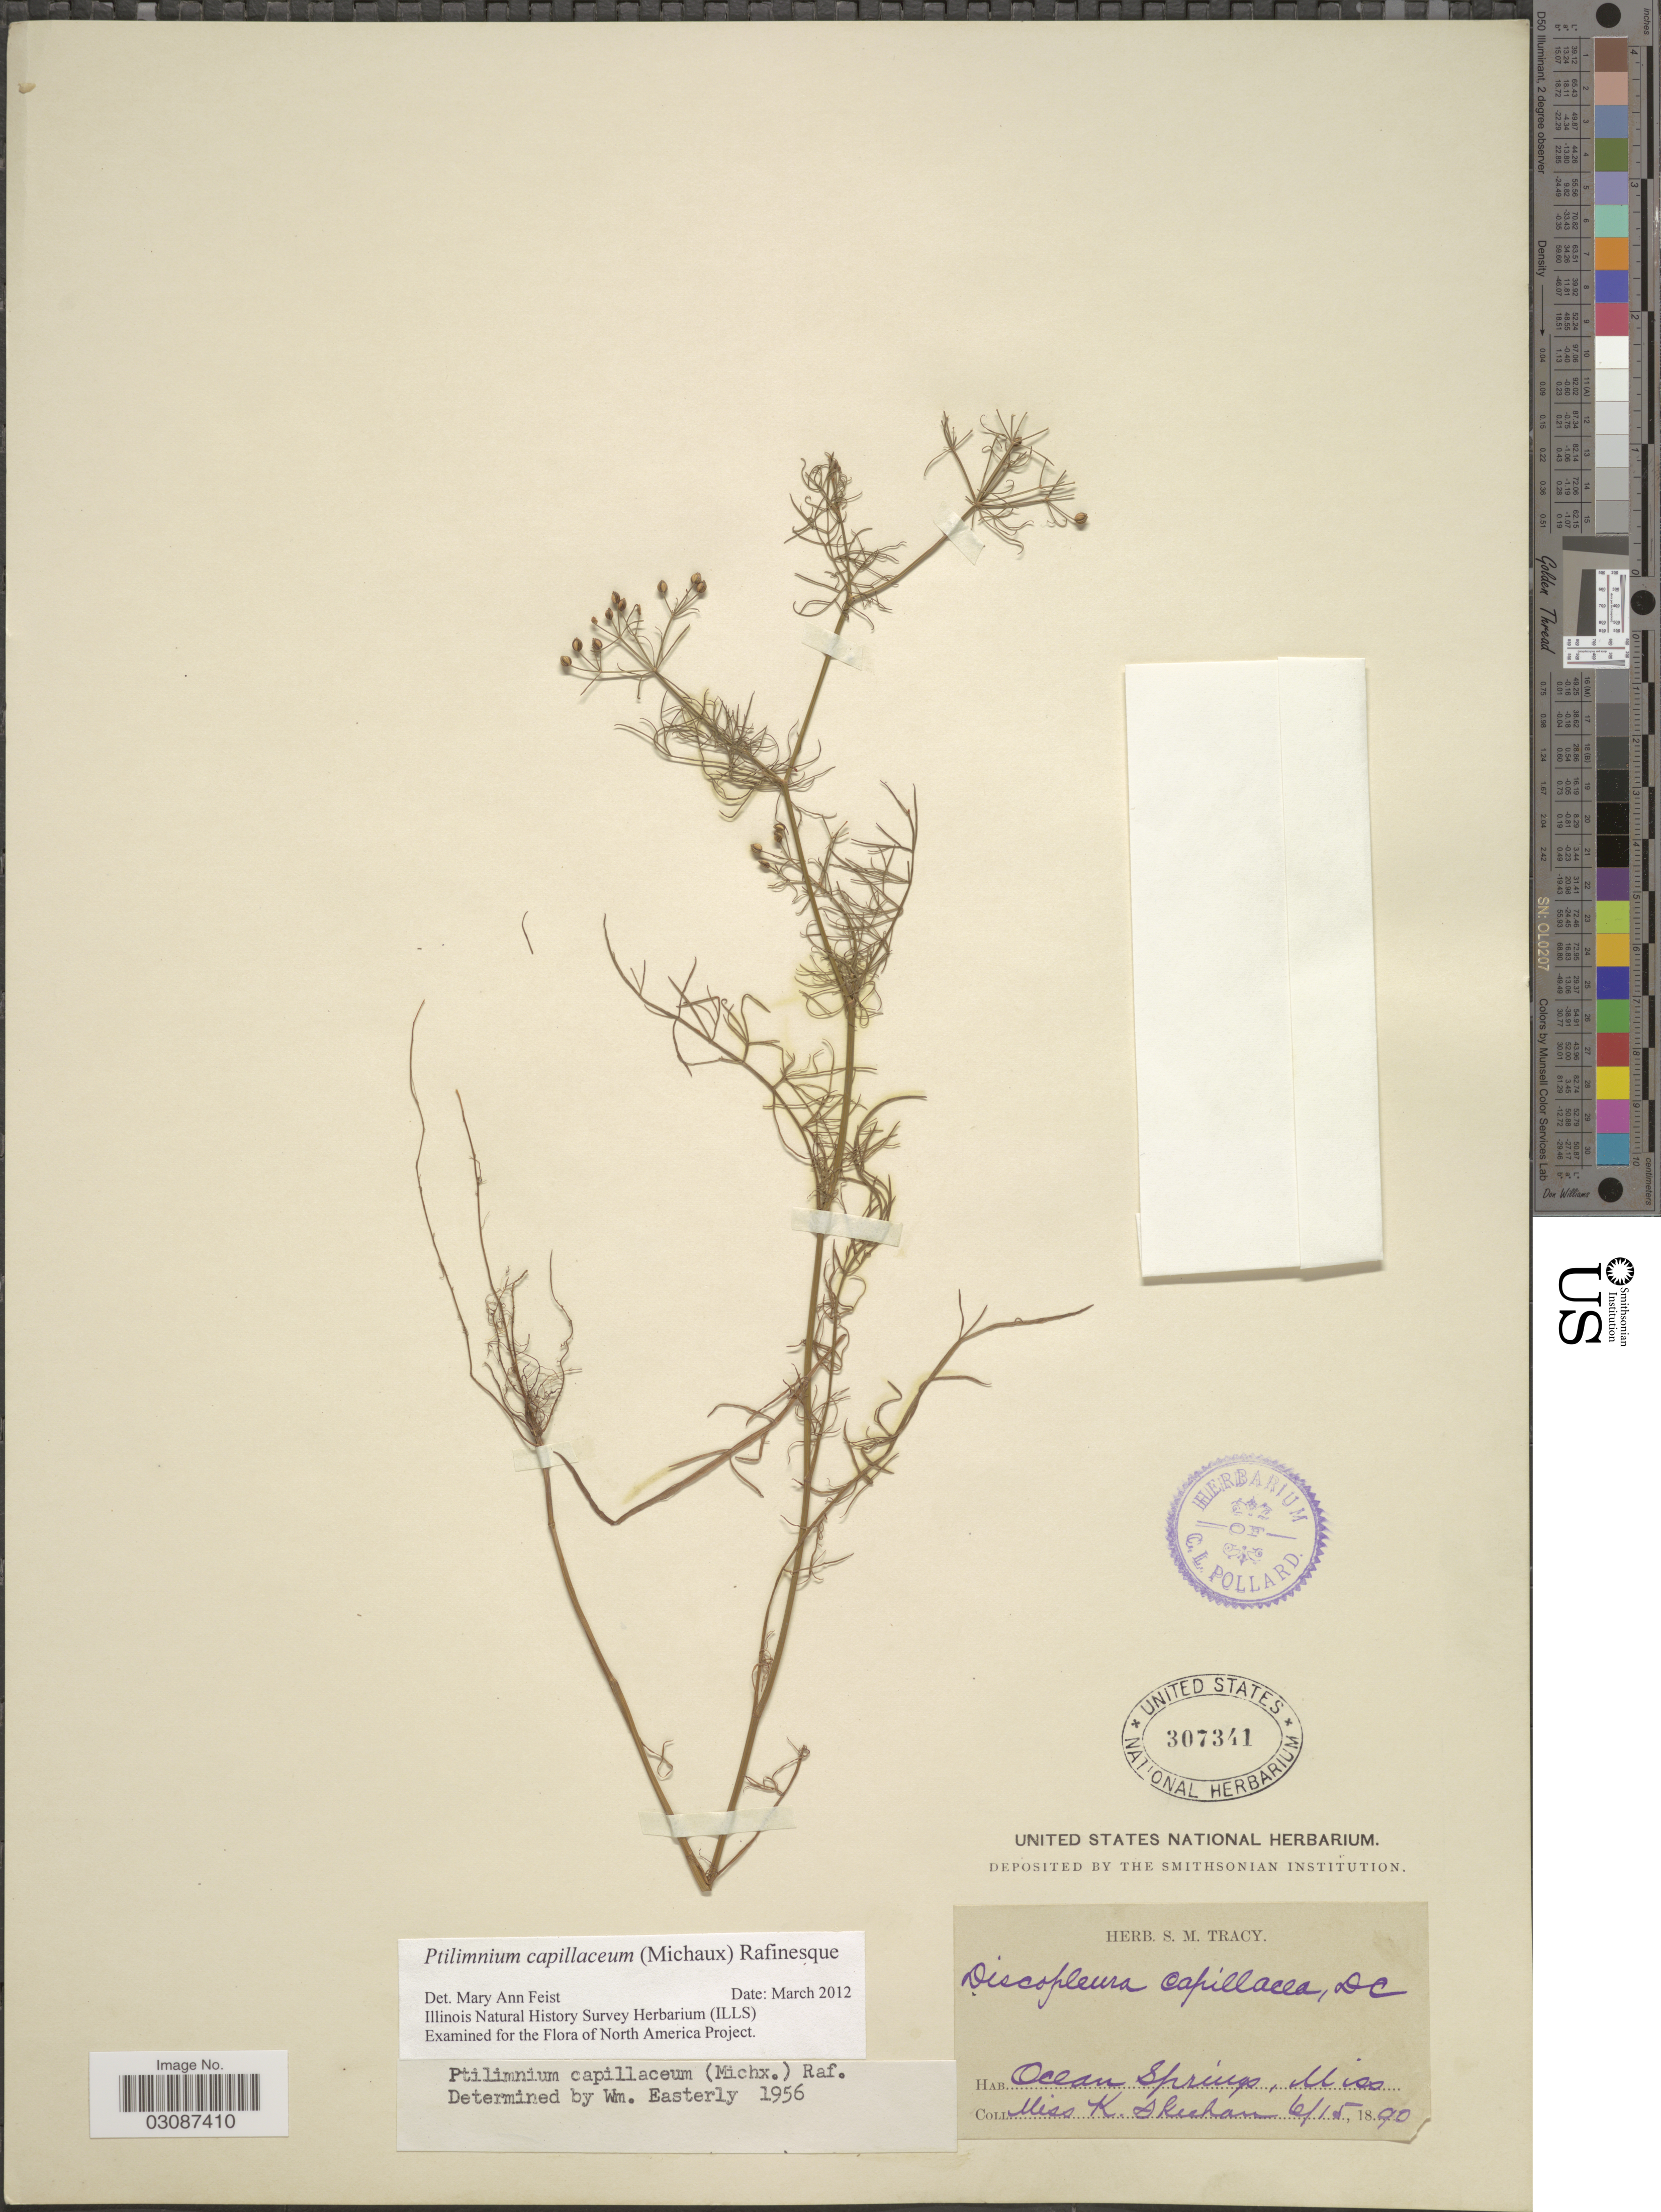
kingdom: Plantae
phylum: Tracheophyta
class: Magnoliopsida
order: Apiales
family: Apiaceae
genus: Ptilimnium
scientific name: Ptilimnium capillaceum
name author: (Michx.) Raf.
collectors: K. Skeehan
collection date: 1890-06-15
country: United States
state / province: Mississippi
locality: Ocean Springs.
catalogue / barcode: US 307341